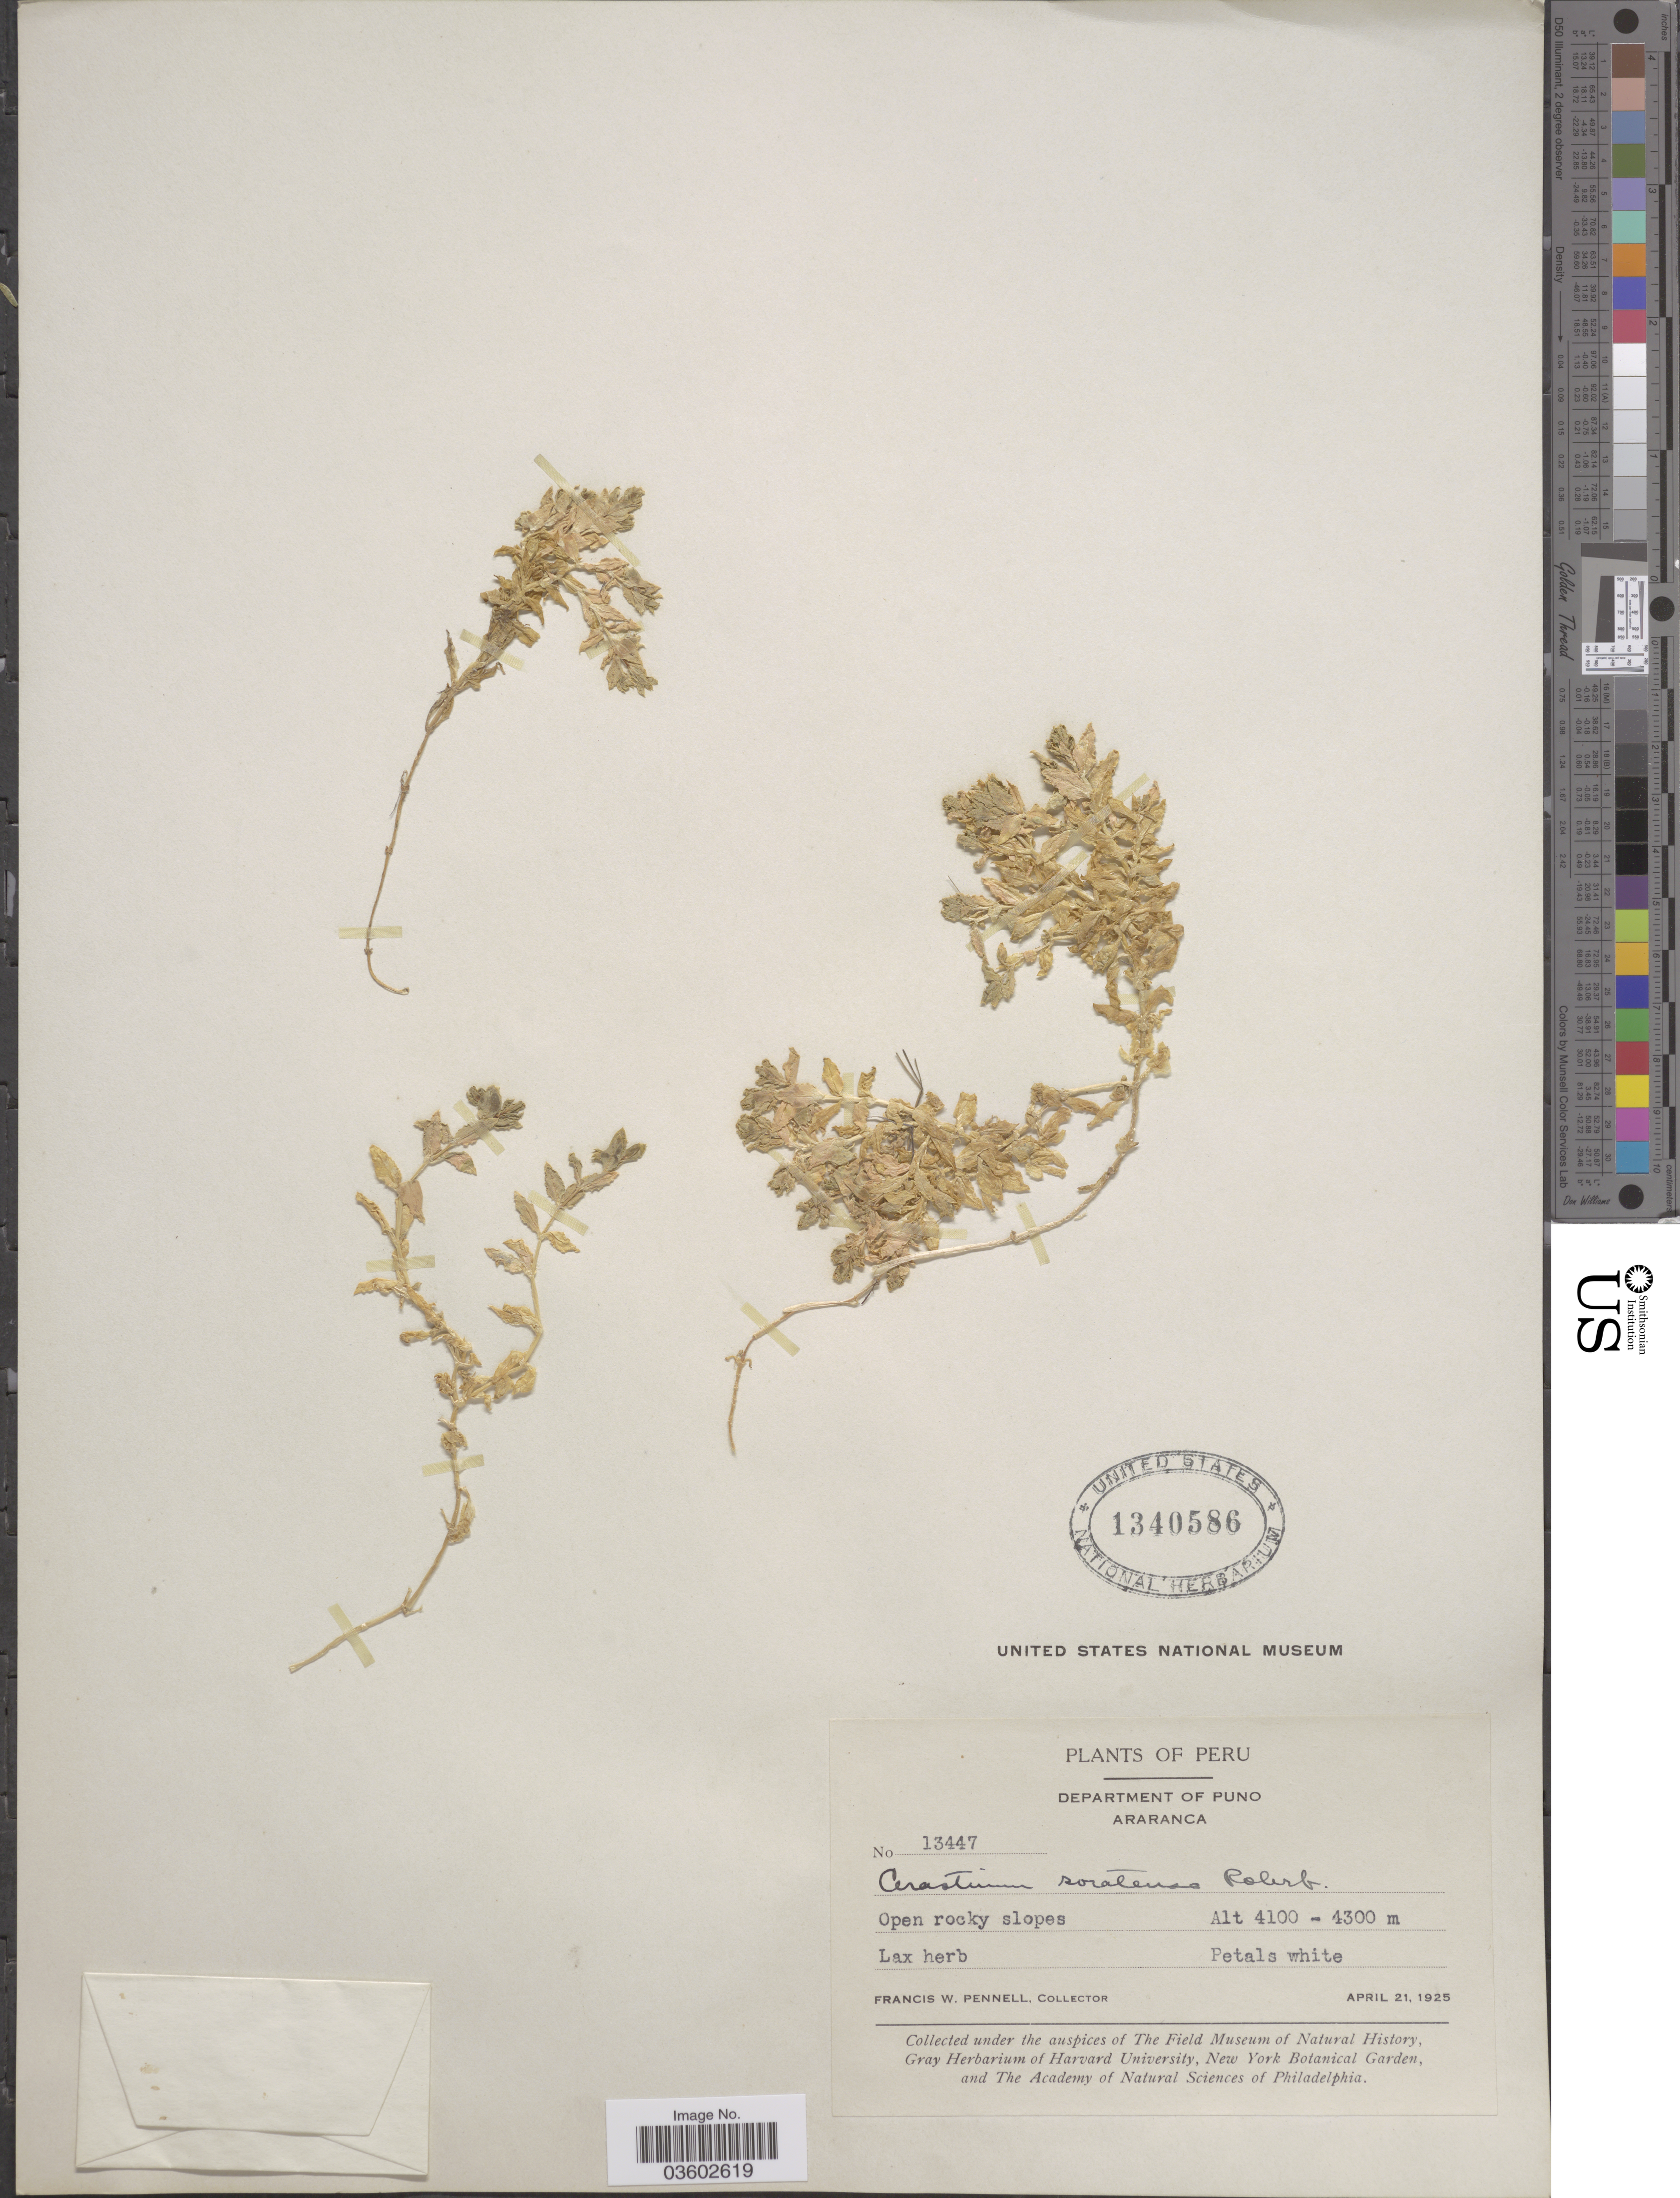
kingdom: Plantae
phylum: Tracheophyta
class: Magnoliopsida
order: Caryophyllales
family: Caryophyllaceae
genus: Cerastium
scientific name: Cerastium soratense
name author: Rohrb.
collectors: F. W. Pennell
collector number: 13447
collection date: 1925-04-21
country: Peru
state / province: Puno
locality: Department of Puno. Araranca.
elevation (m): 4100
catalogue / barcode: US 1340586